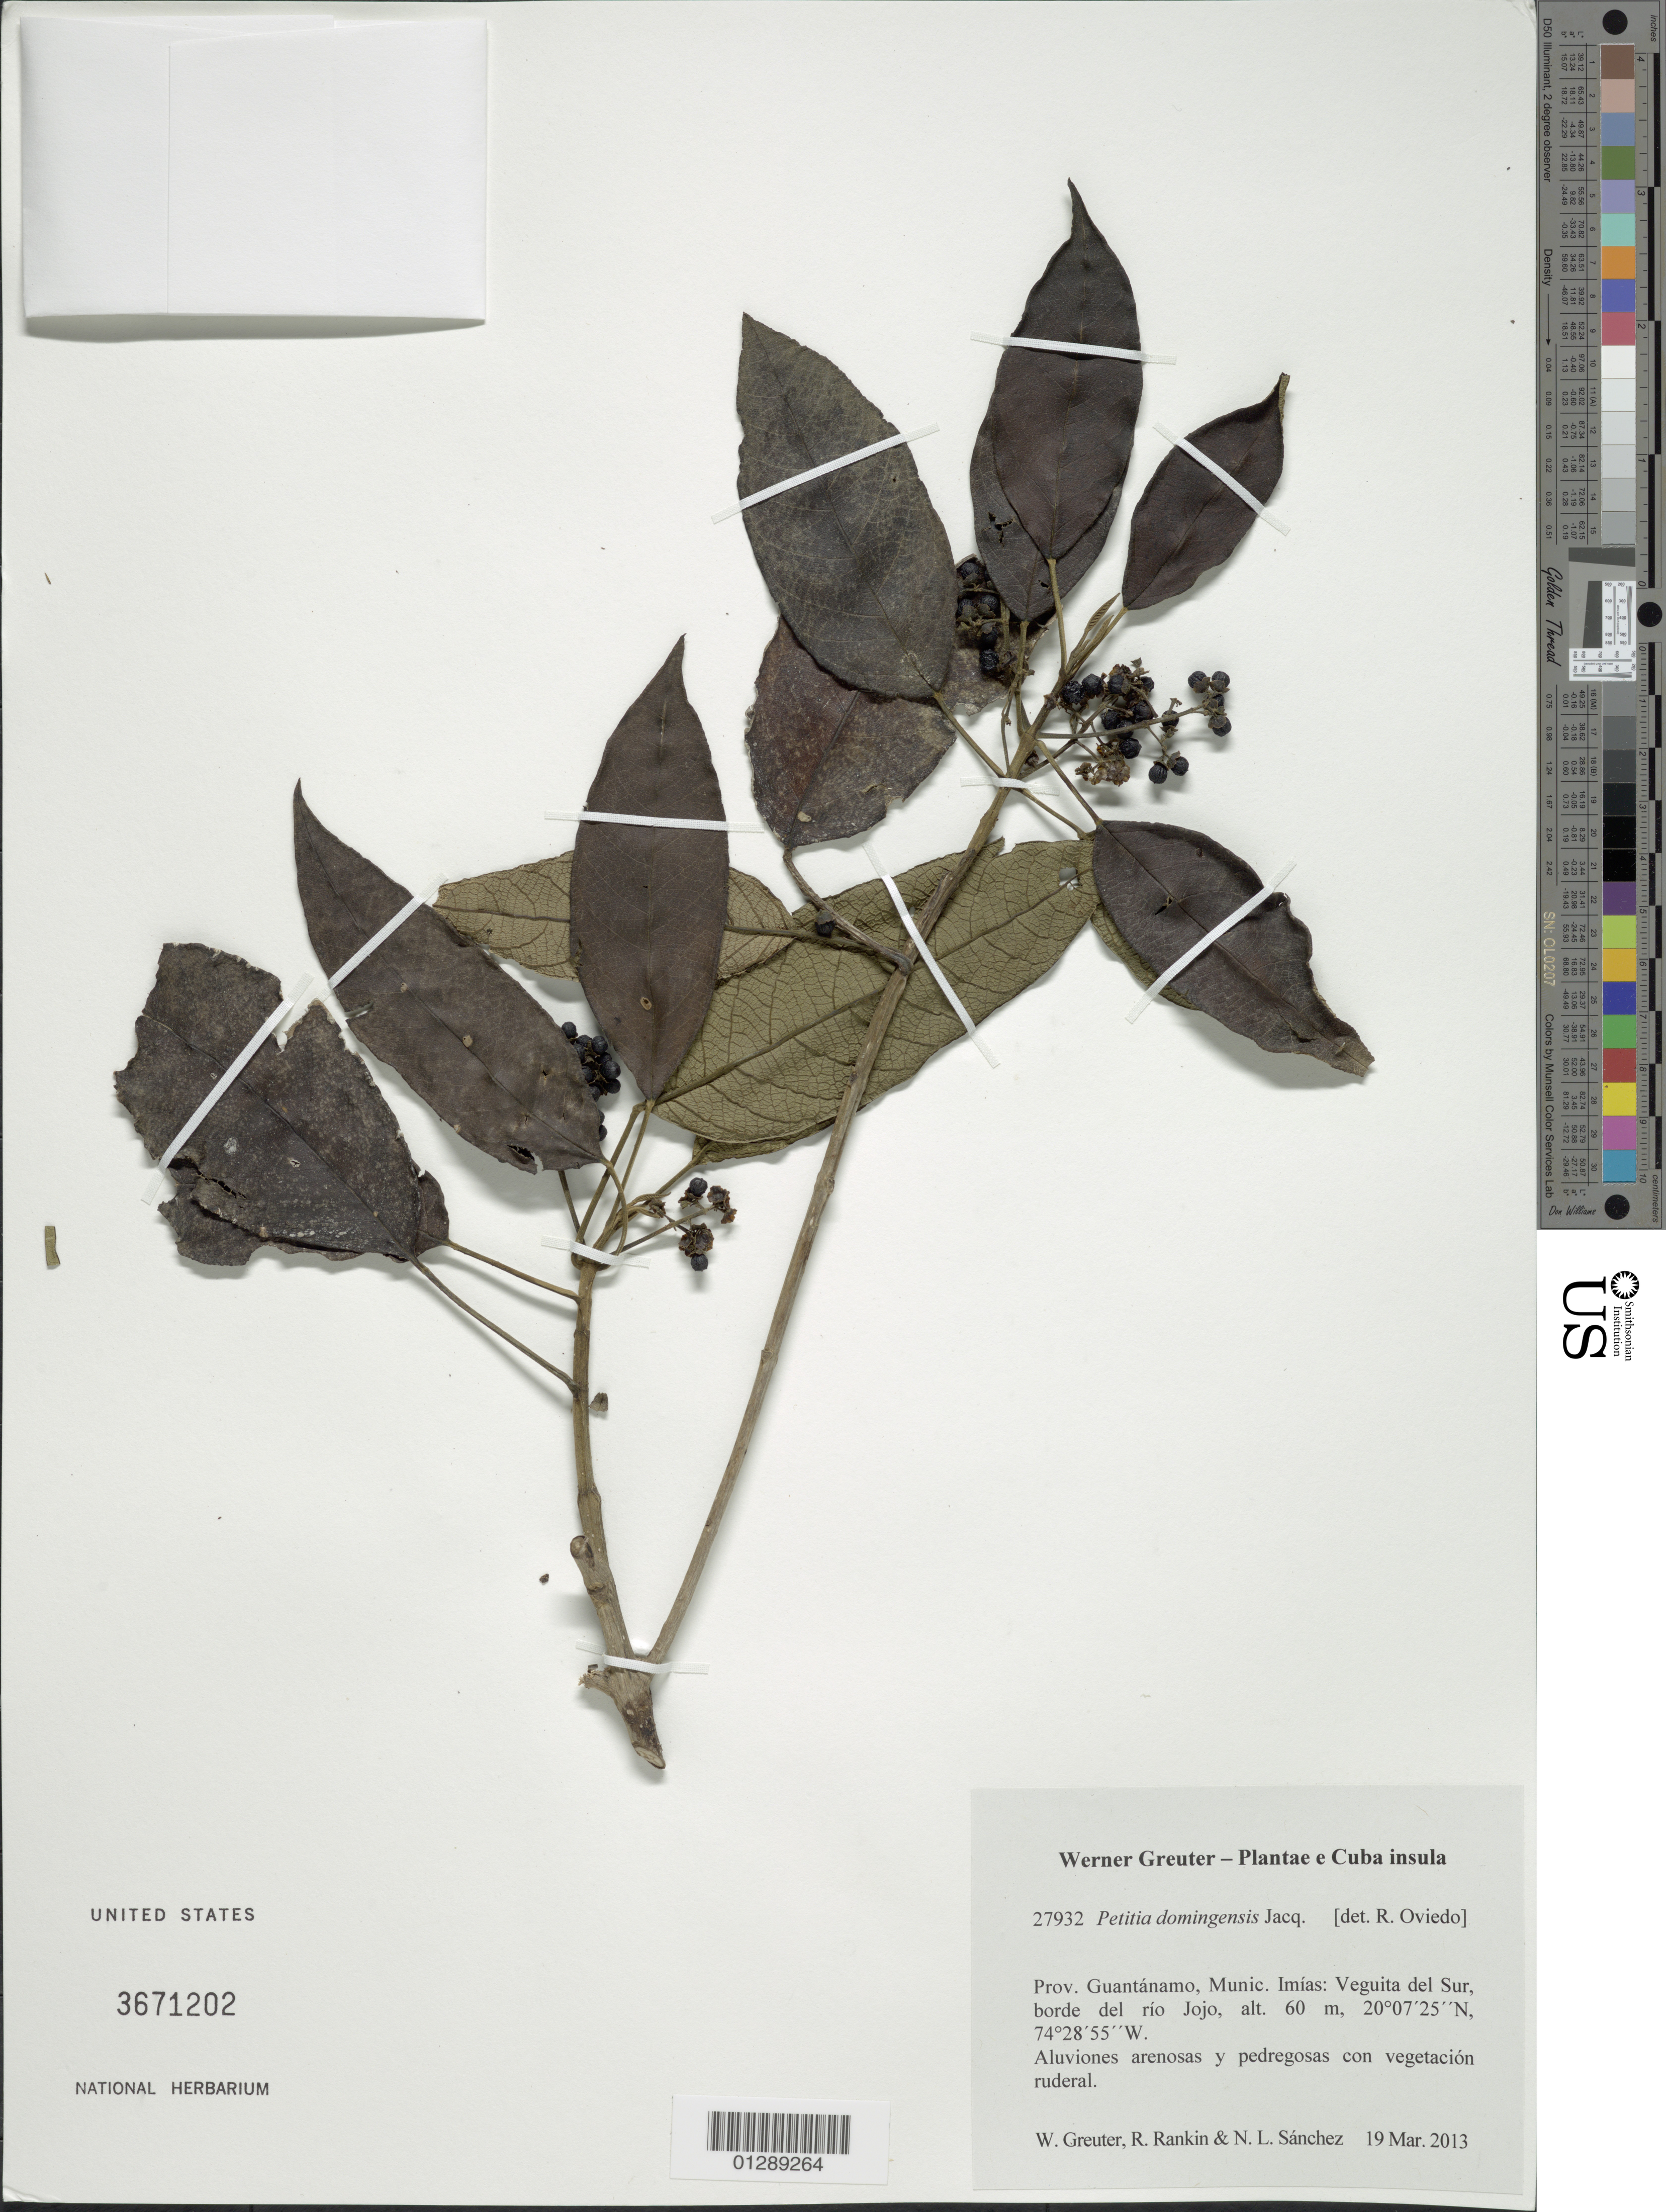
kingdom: Plantae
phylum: Tracheophyta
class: Magnoliopsida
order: Lamiales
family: Lamiaceae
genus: Petitia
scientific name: Petitia domingensis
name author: Jacq.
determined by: Oviedo, R.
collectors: W. R. Greuter, R. Rankin Rodriguez & N. Sanchez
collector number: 27932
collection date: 2013-03-19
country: Cuba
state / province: Guantanamo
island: Cuba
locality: Munic. Imías: Veguita del Sur, borde del río Jojo.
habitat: Aluviones arenosas y pedregosas vegetación ruderal.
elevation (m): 60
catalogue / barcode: US 3671202